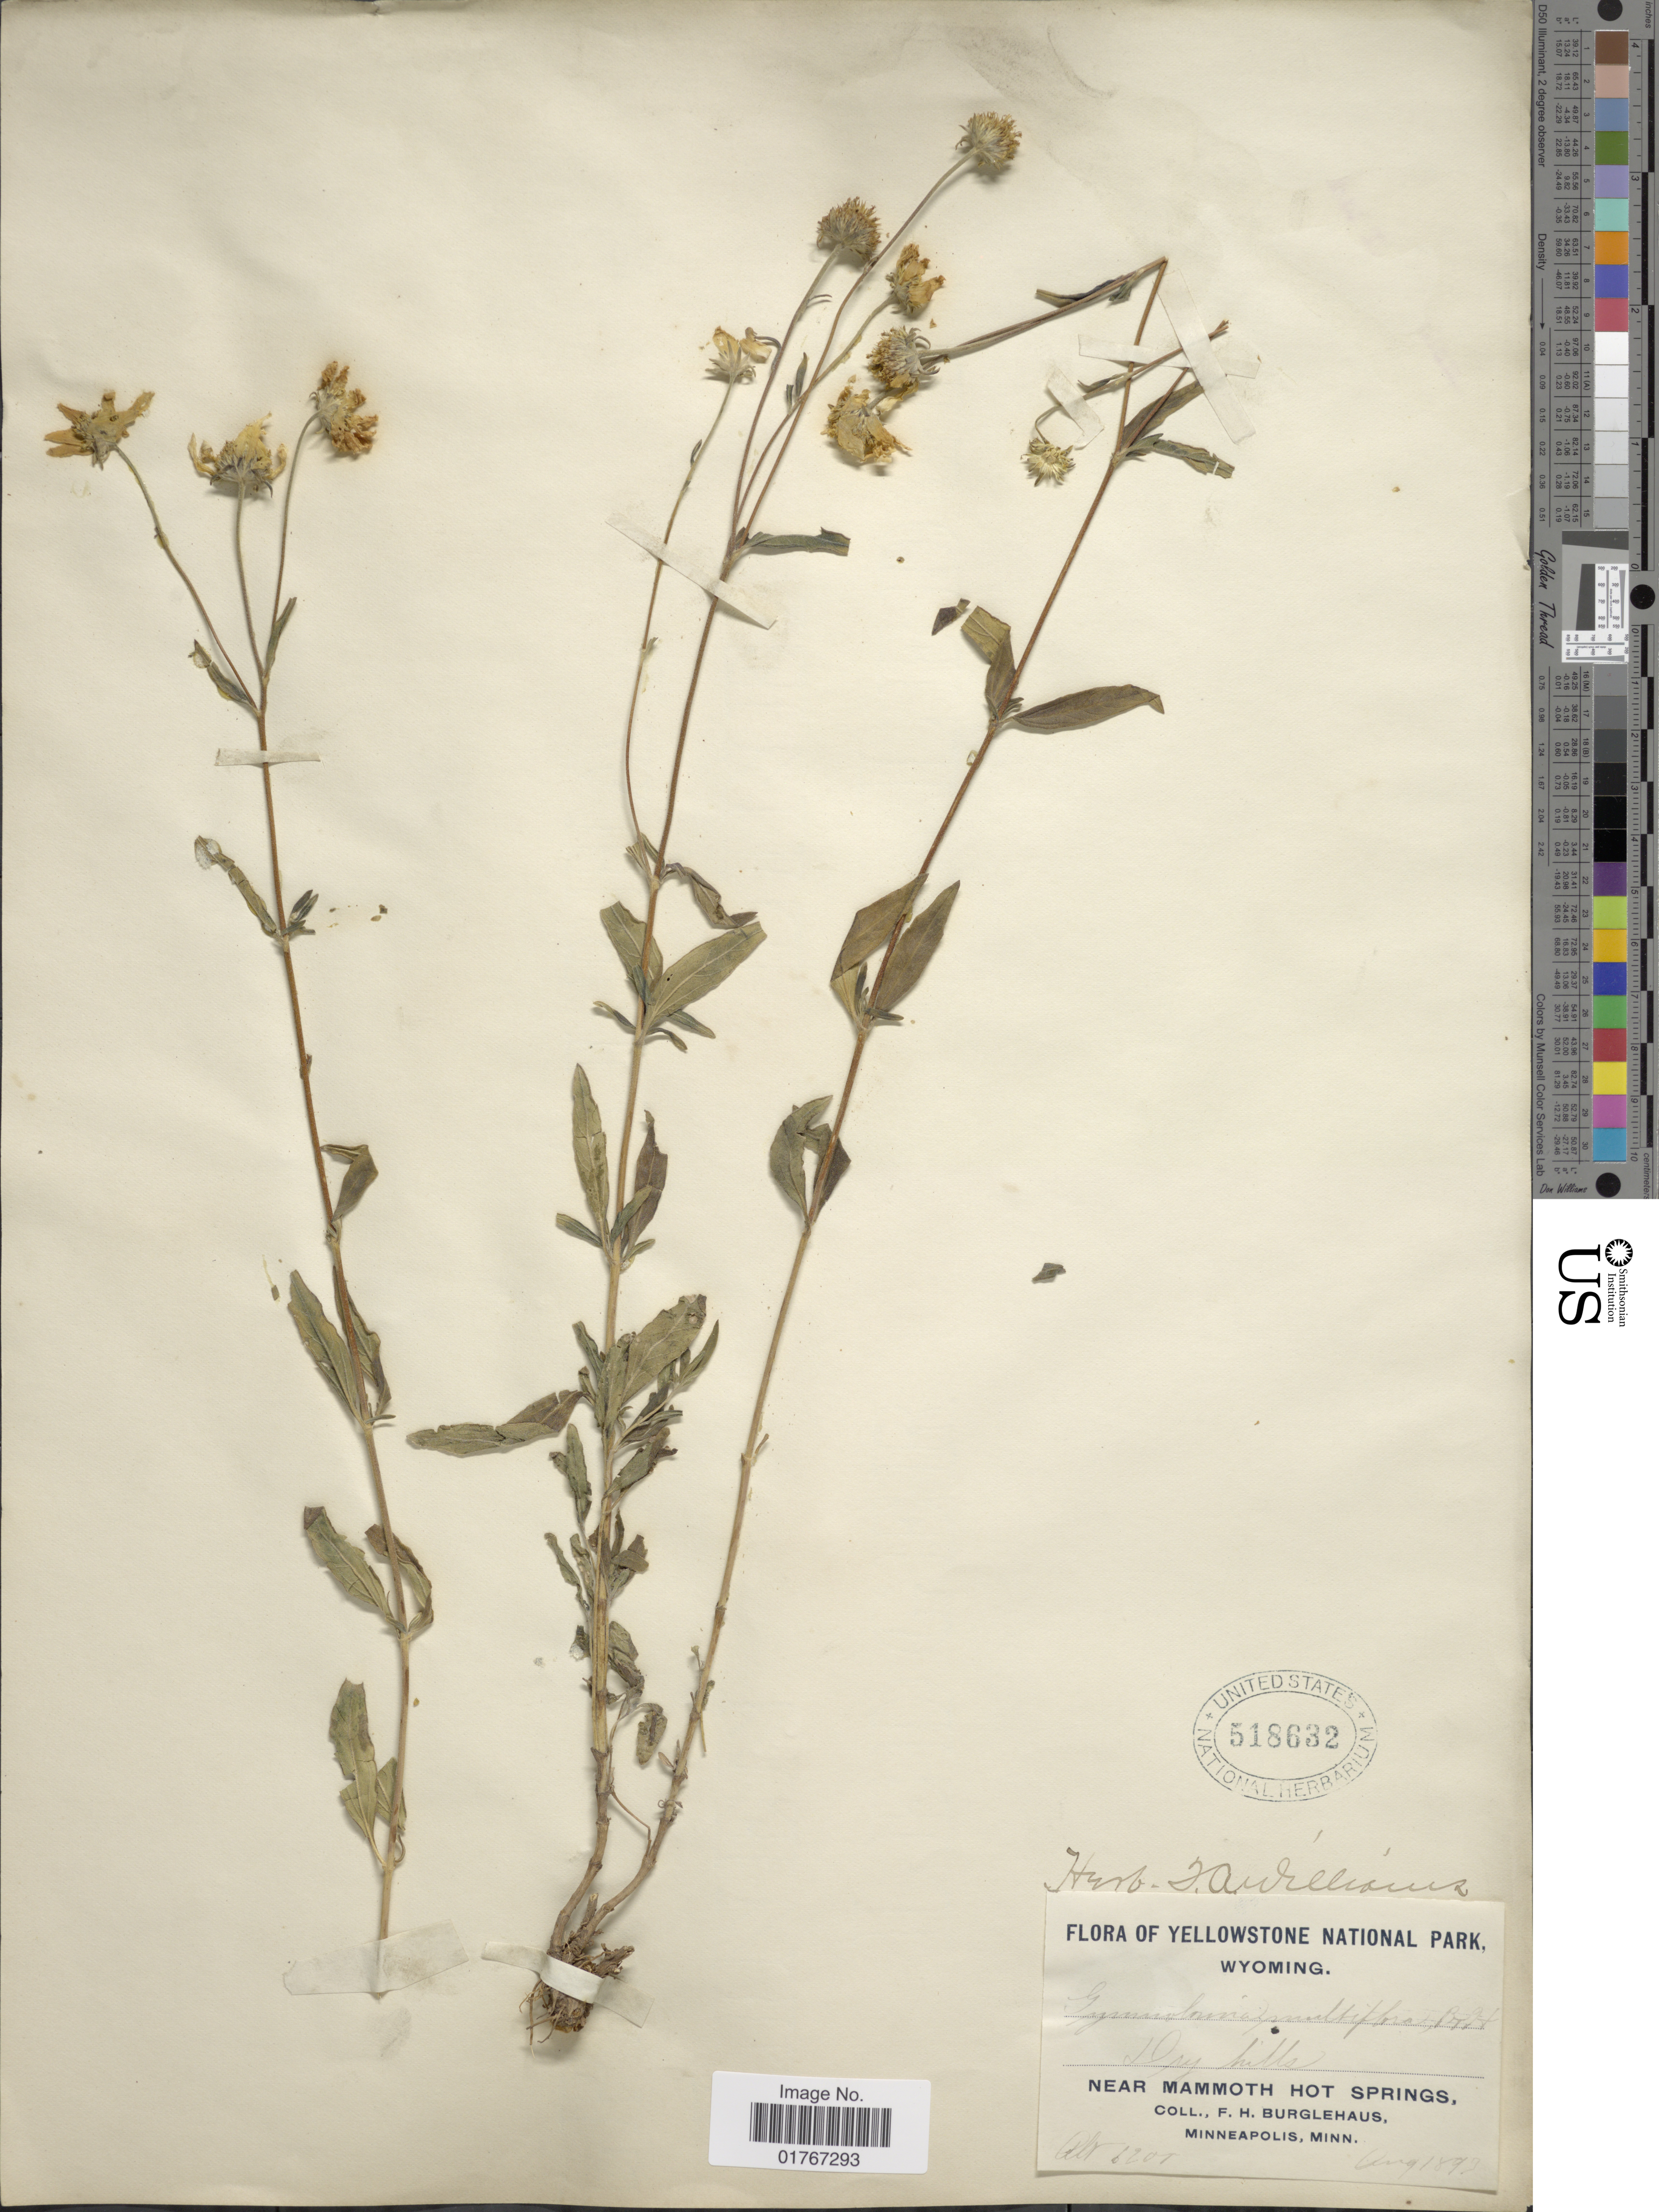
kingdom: Plantae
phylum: Tracheophyta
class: Magnoliopsida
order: Asterales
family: Asteraceae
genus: Heliomeris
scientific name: Heliomeris multiflora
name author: Nutt.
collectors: F. Burglehaus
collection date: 1893-08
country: United States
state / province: Wyoming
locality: Yellowstone National Park, Near Mammoth Hot Springs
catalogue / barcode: US 518632